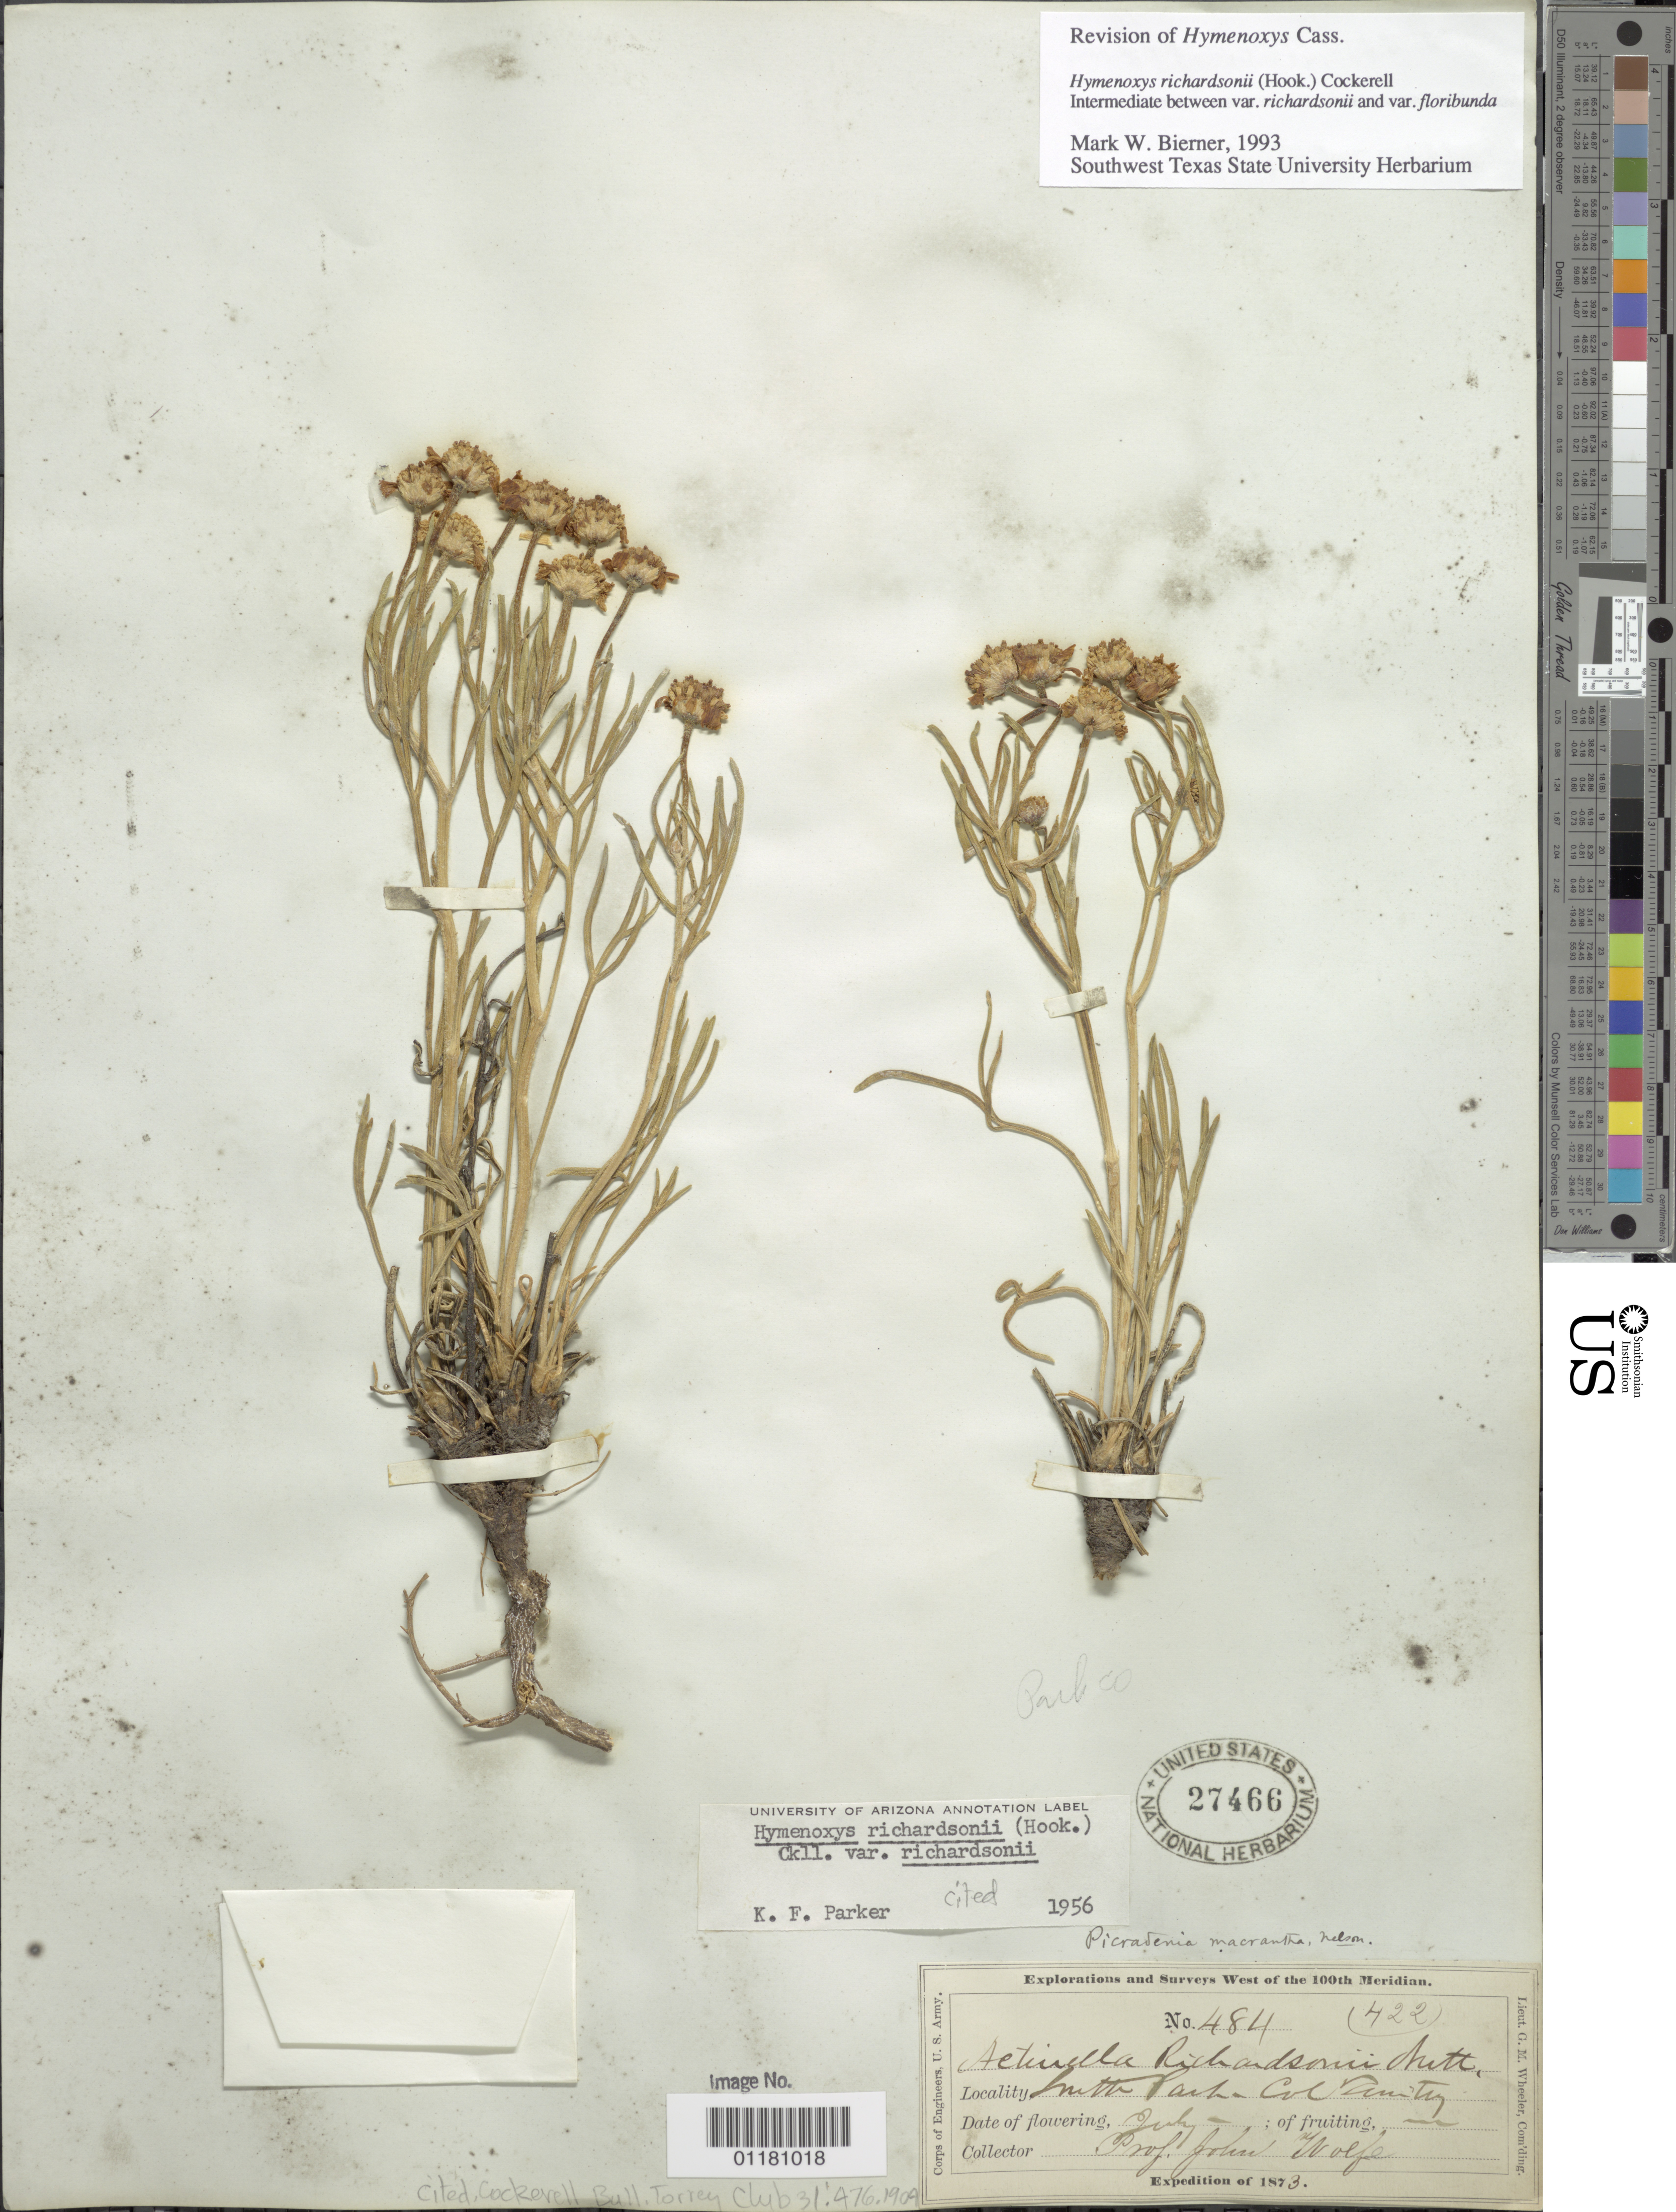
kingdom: Plantae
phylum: Tracheophyta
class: Magnoliopsida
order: Asterales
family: Asteraceae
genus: Hymenoxys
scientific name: Hymenoxys richardsonii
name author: (Hook.) Cockerell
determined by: Bierner, M. W.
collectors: J. Wolf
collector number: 484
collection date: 1873-07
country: United States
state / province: Colorado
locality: South Park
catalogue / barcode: US 27466